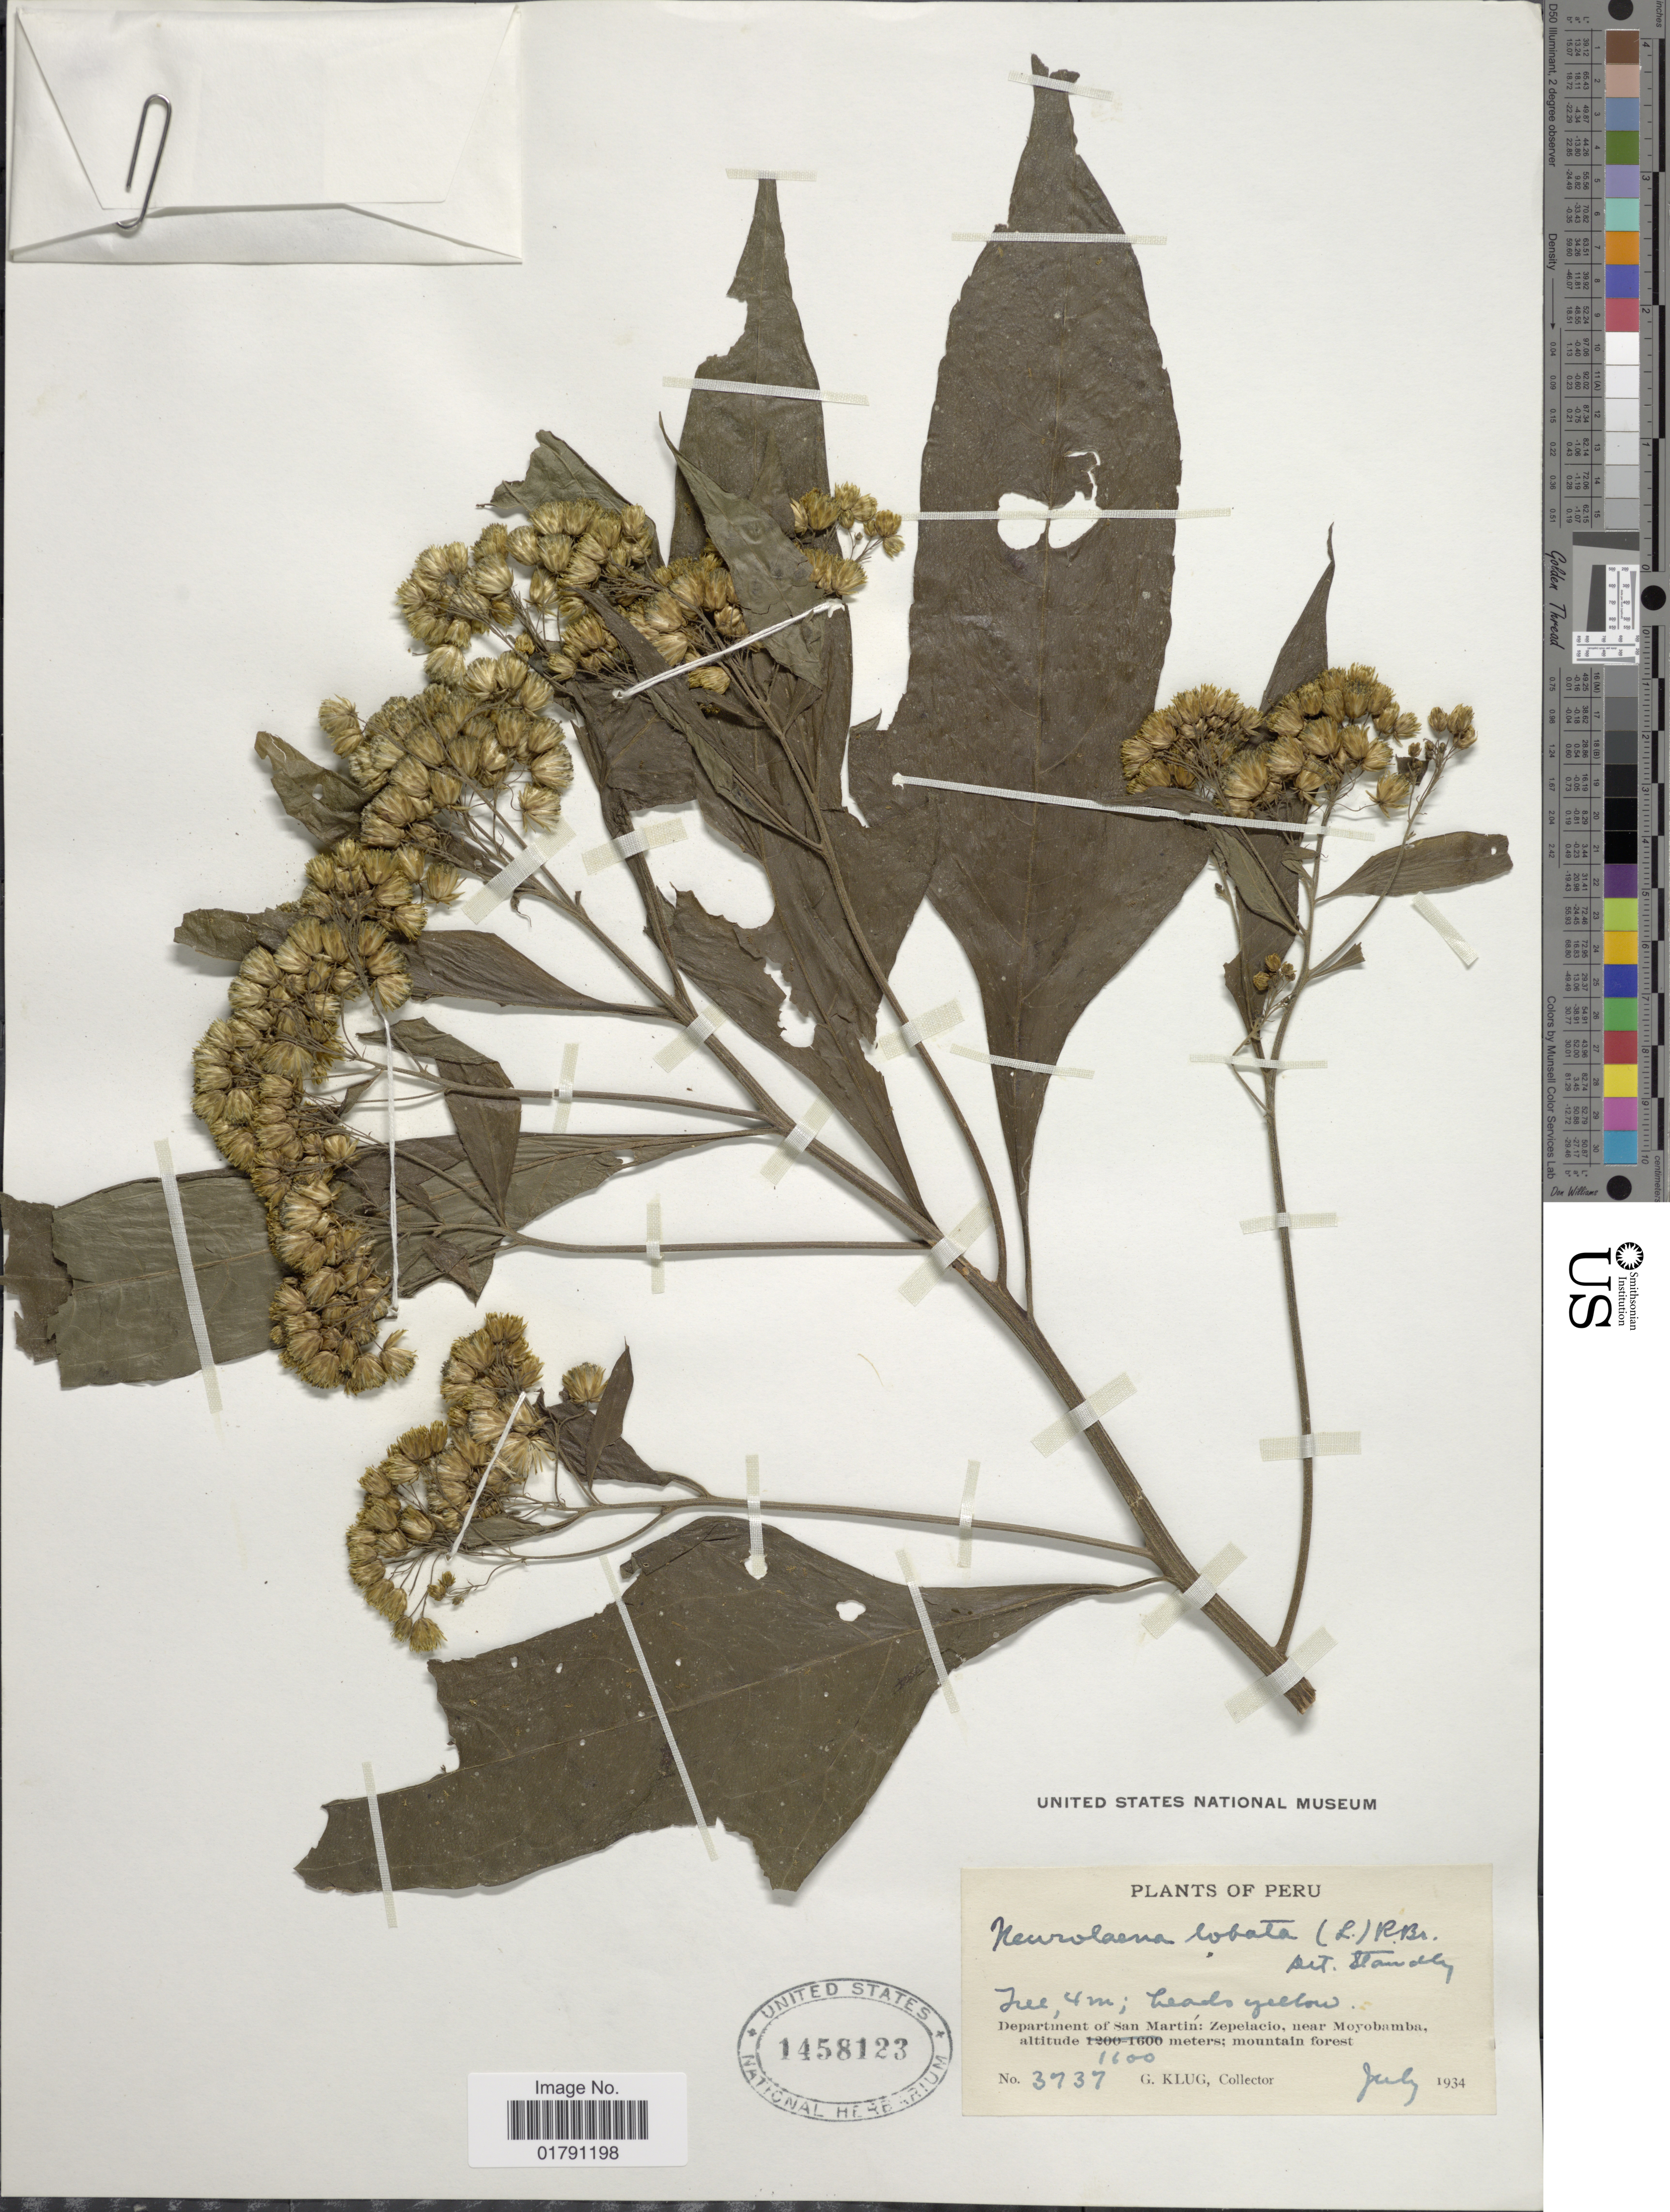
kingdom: Plantae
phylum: Tracheophyta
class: Magnoliopsida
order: Asterales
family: Asteraceae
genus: Neurolaena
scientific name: Neurolaena lobata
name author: (L.) R. Br. ex Cass.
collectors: G. Klug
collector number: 3737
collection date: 1934-07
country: Peru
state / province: San Martín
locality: Zepelacio, near Moyobamba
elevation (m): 1600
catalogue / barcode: US 1458123